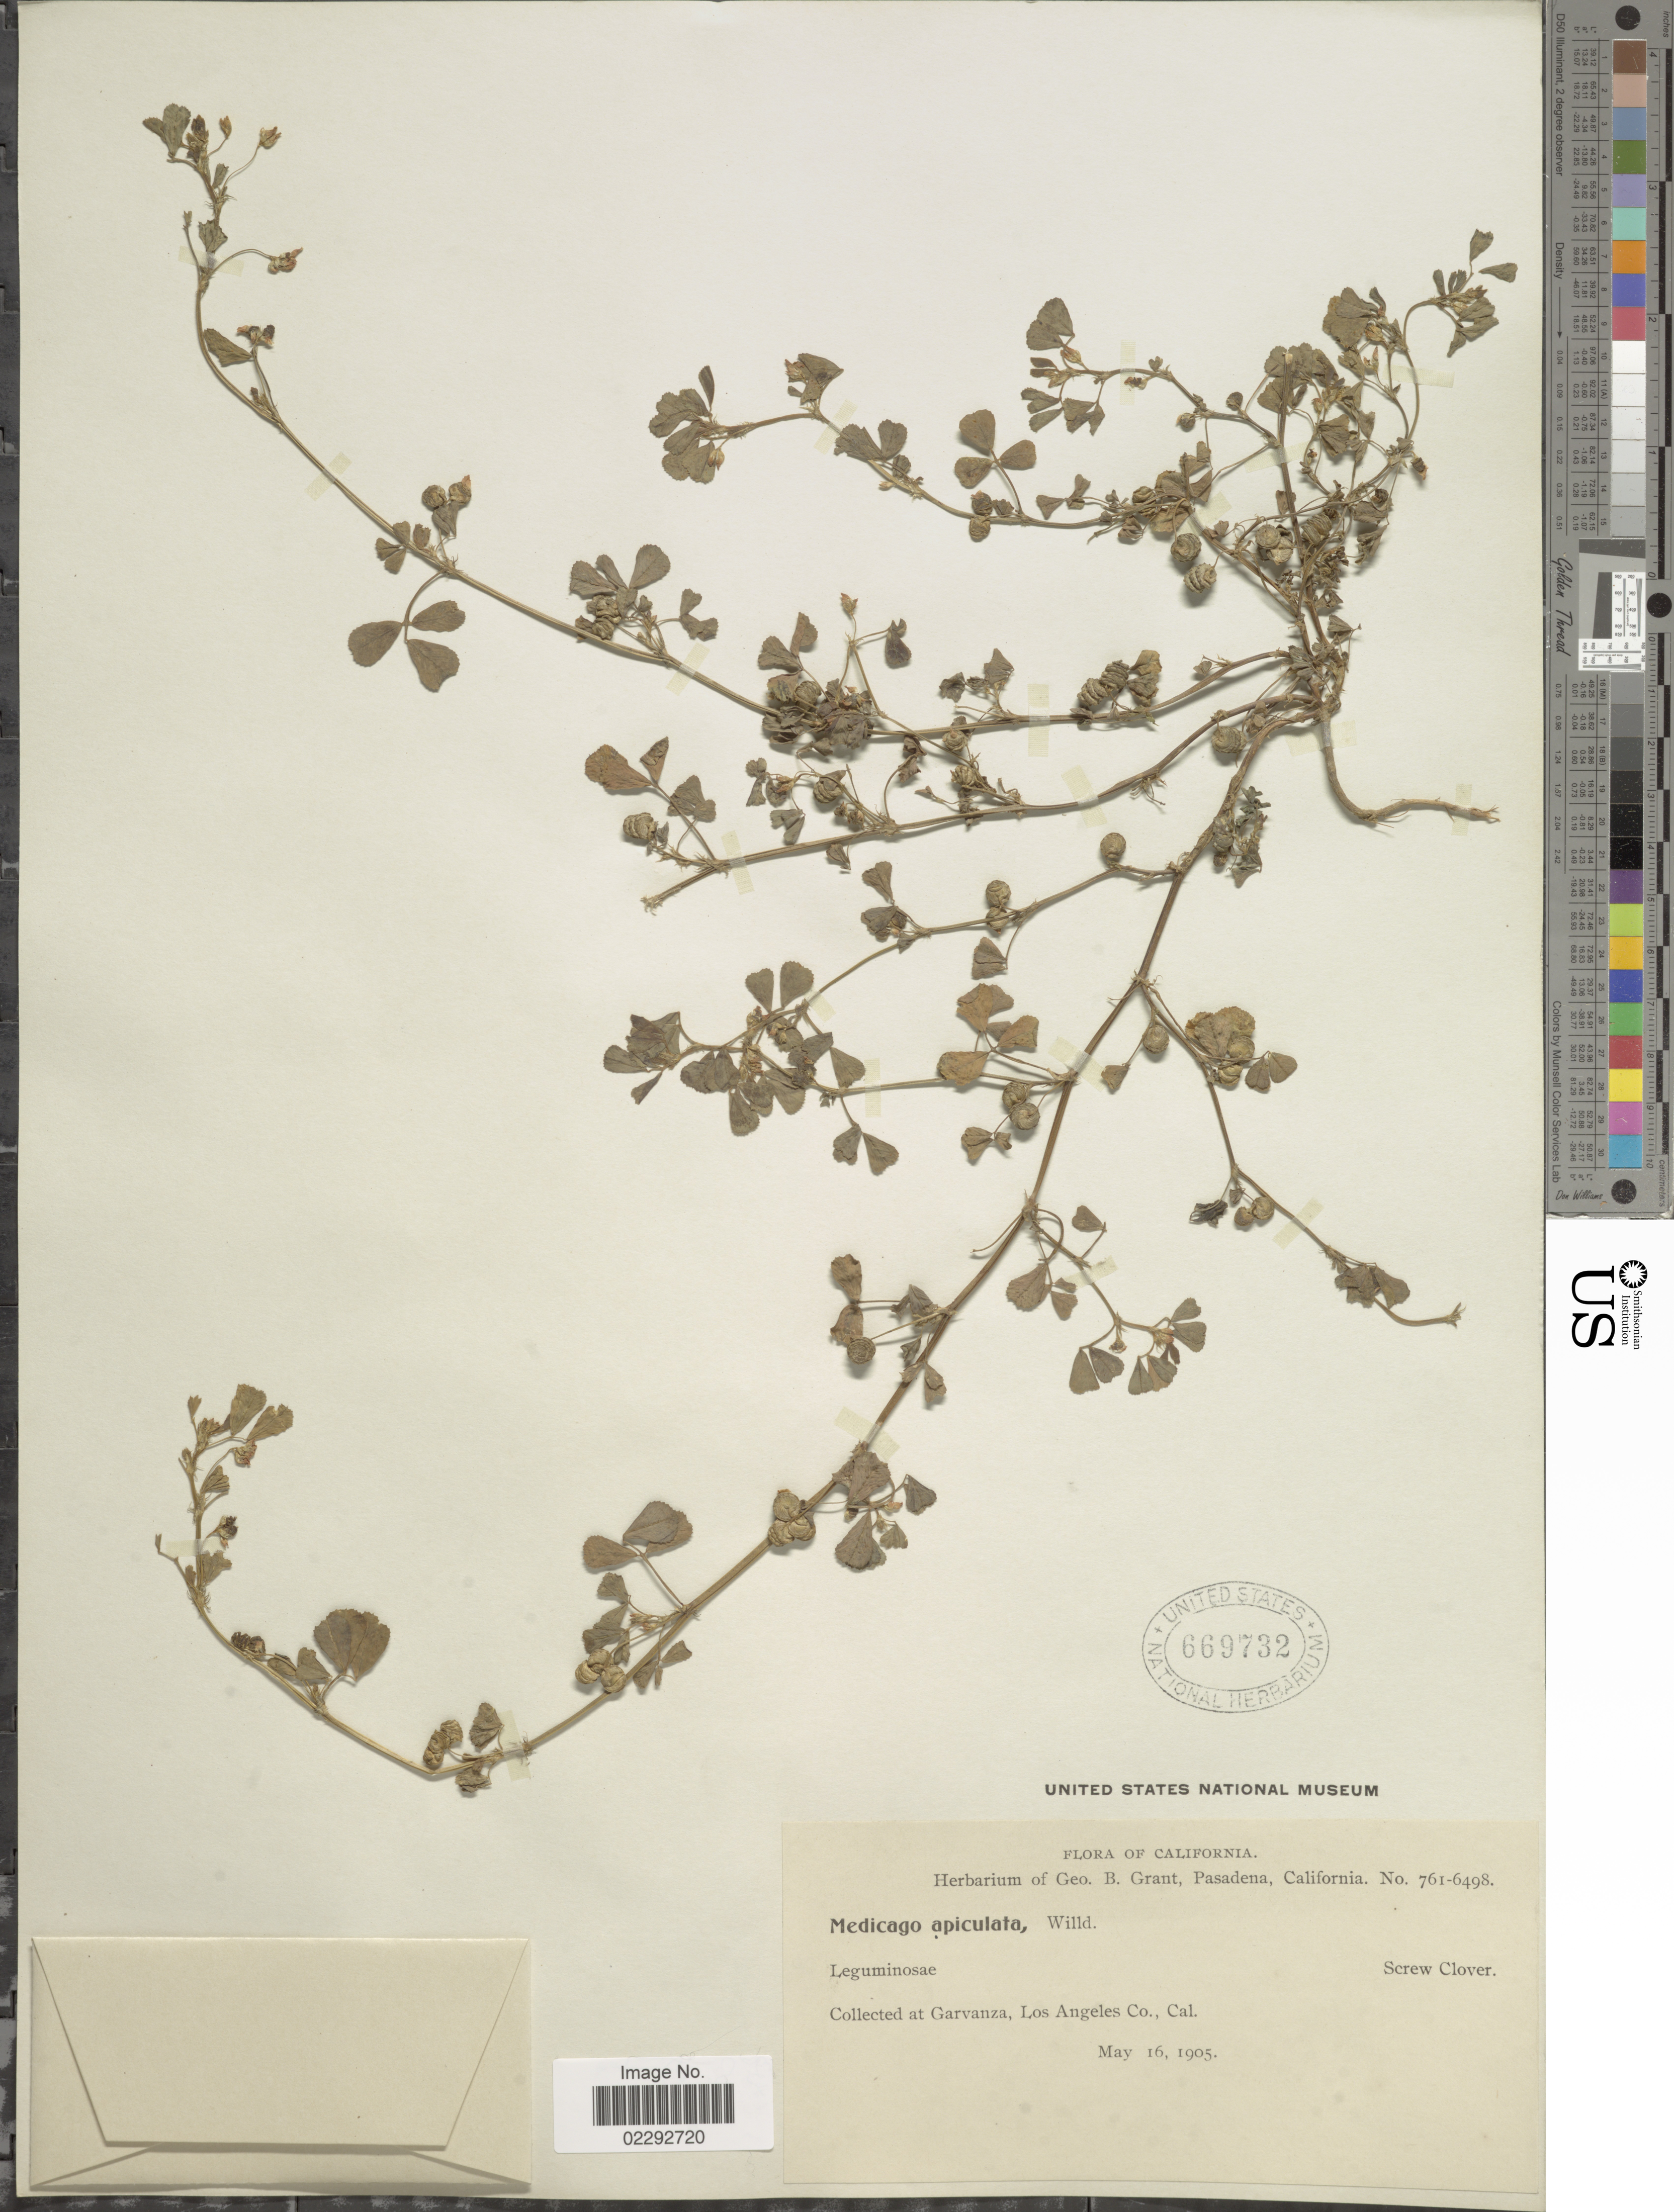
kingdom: Plantae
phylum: Tracheophyta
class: Magnoliopsida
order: Fabales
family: Fabaceae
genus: Medicago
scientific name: Medicago hispida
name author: Gaertn.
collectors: ex herb. Geo. B. Grant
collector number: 761-6498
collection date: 1905-05-16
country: United States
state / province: California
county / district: Los Angeles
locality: Garvanza, Los Angeles Co. Screw Clover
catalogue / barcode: US 669732